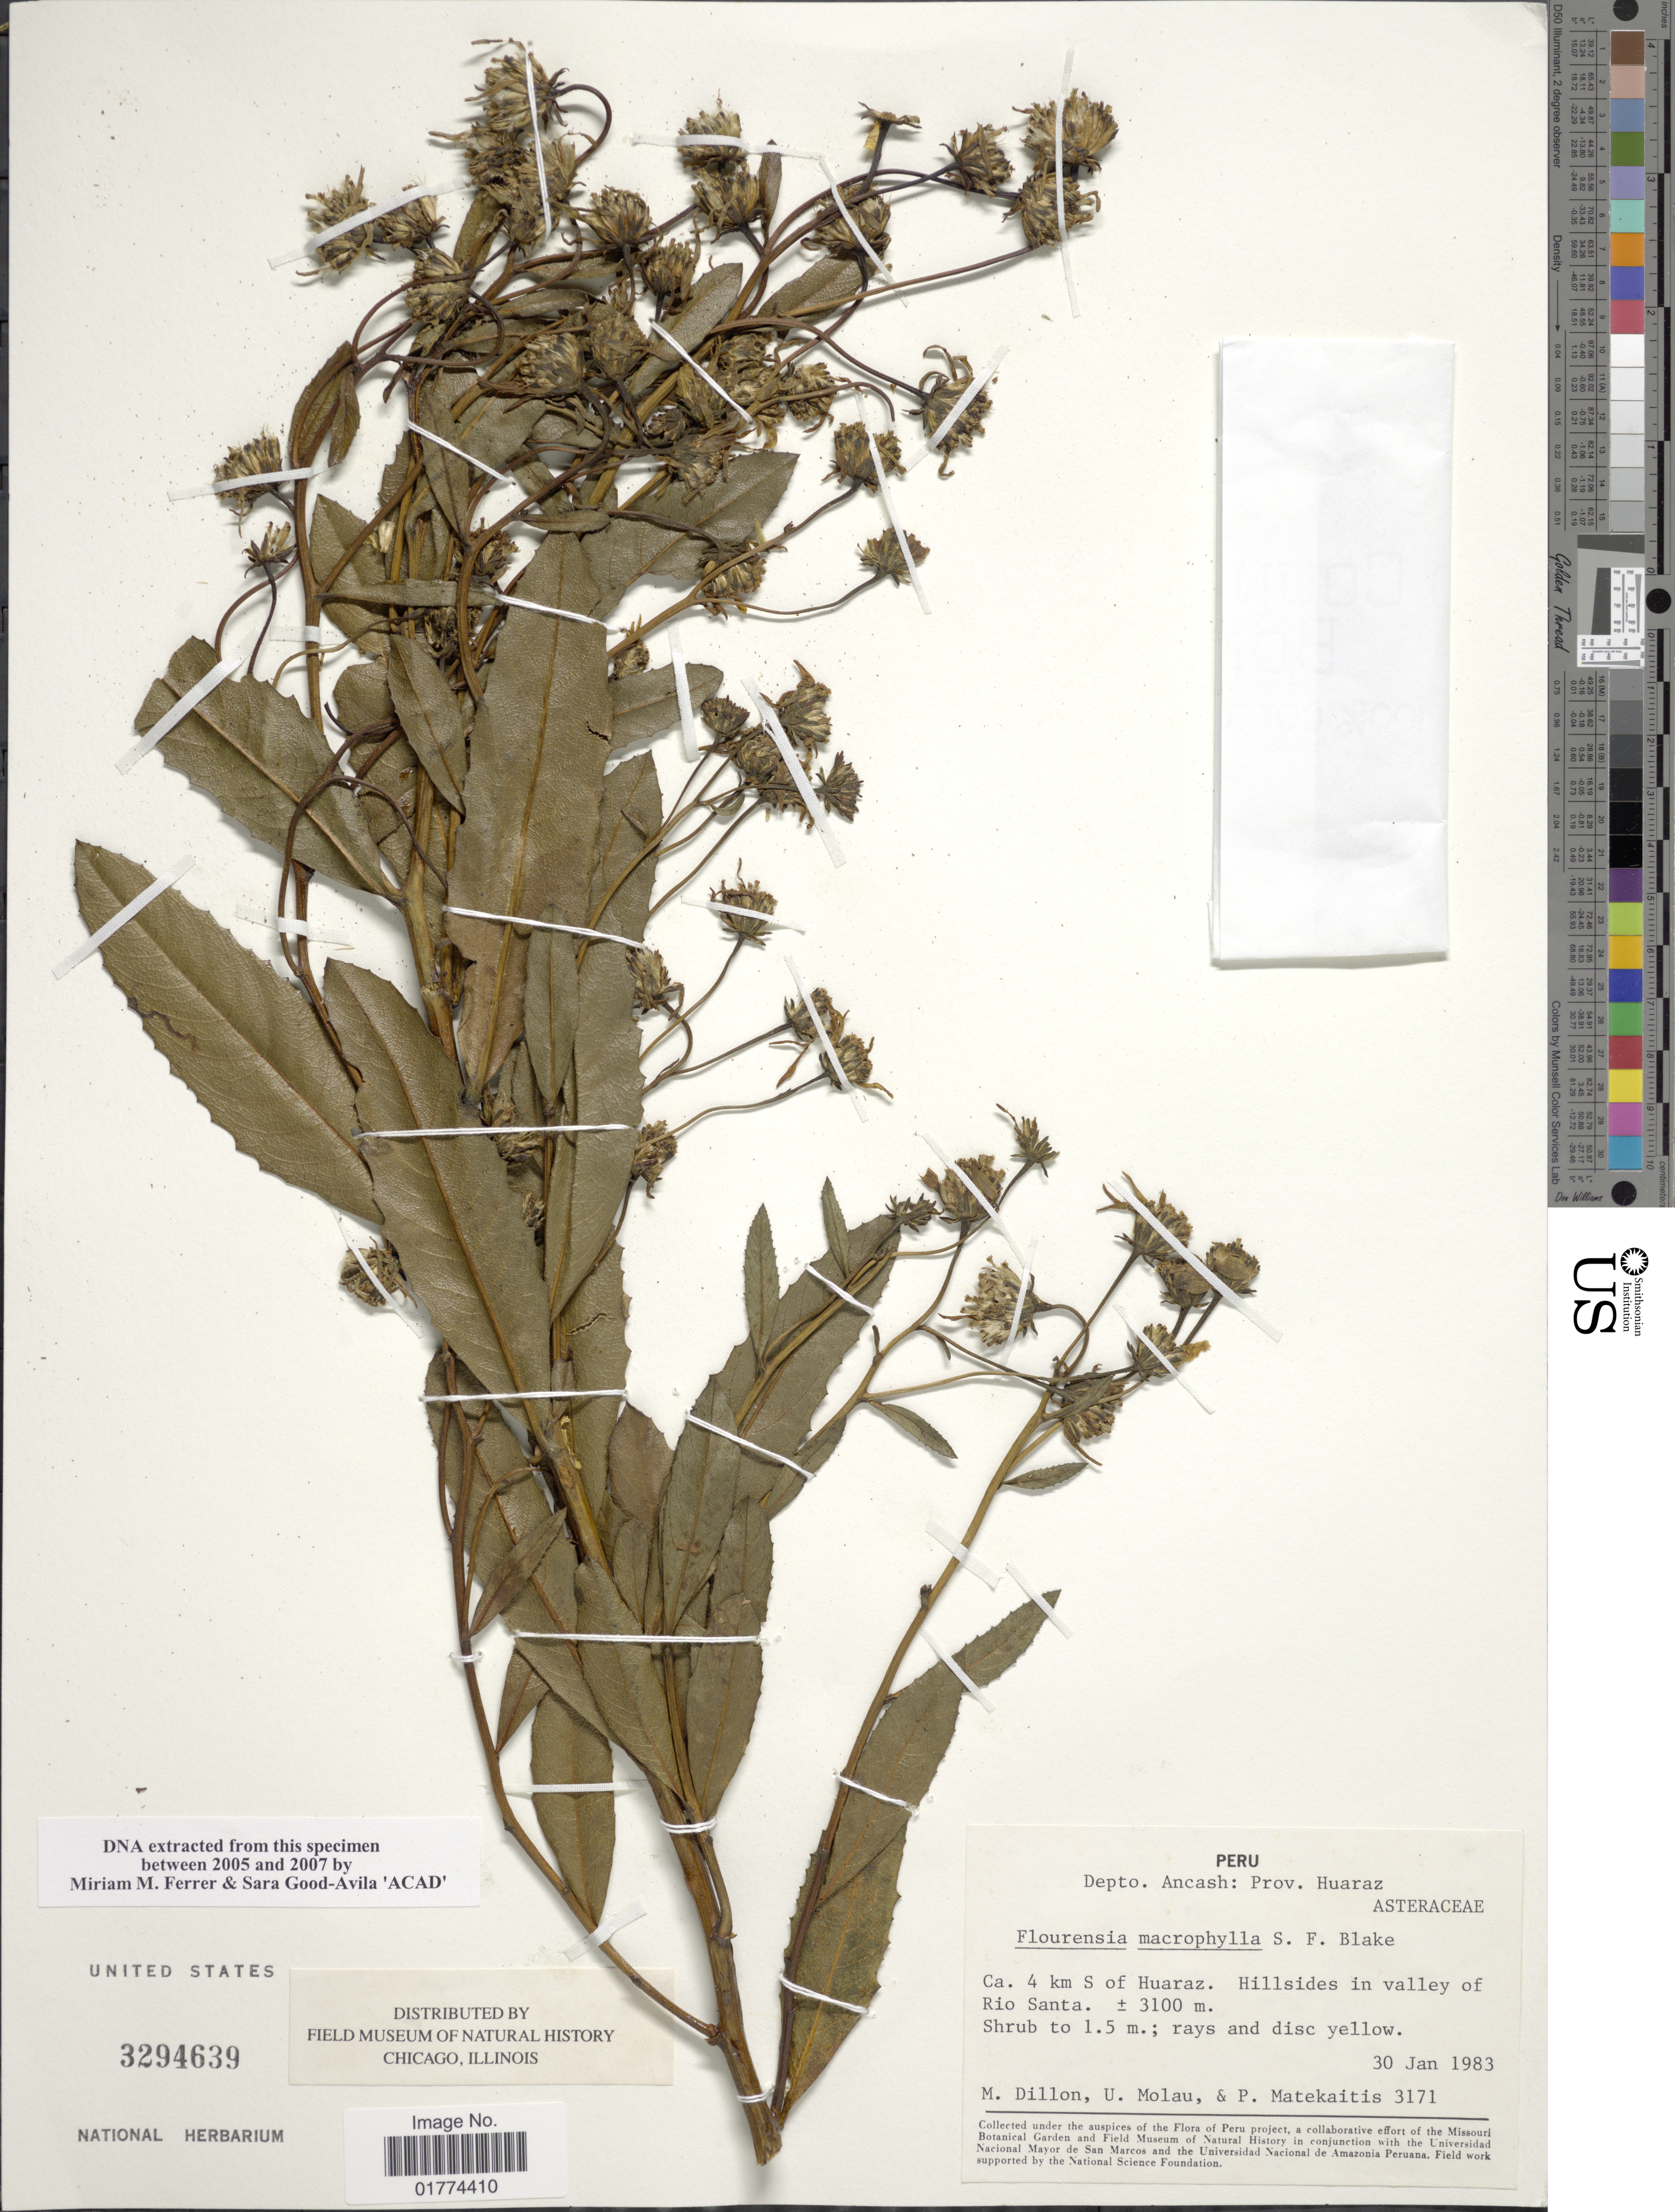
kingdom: Plantae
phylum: Tracheophyta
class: Magnoliopsida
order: Asterales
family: Asteraceae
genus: Flourensia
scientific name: Flourensia macrophylla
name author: S.F. Blake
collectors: M. O. Dillon, U. Molau & P. Matekaitis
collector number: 3171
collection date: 1983-01-30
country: Peru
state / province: Ancash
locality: Prov. Huaraz. Ca. 4 km S of Huaraz. Hillsides in valley of Rio Santa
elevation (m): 3100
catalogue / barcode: US 3294639